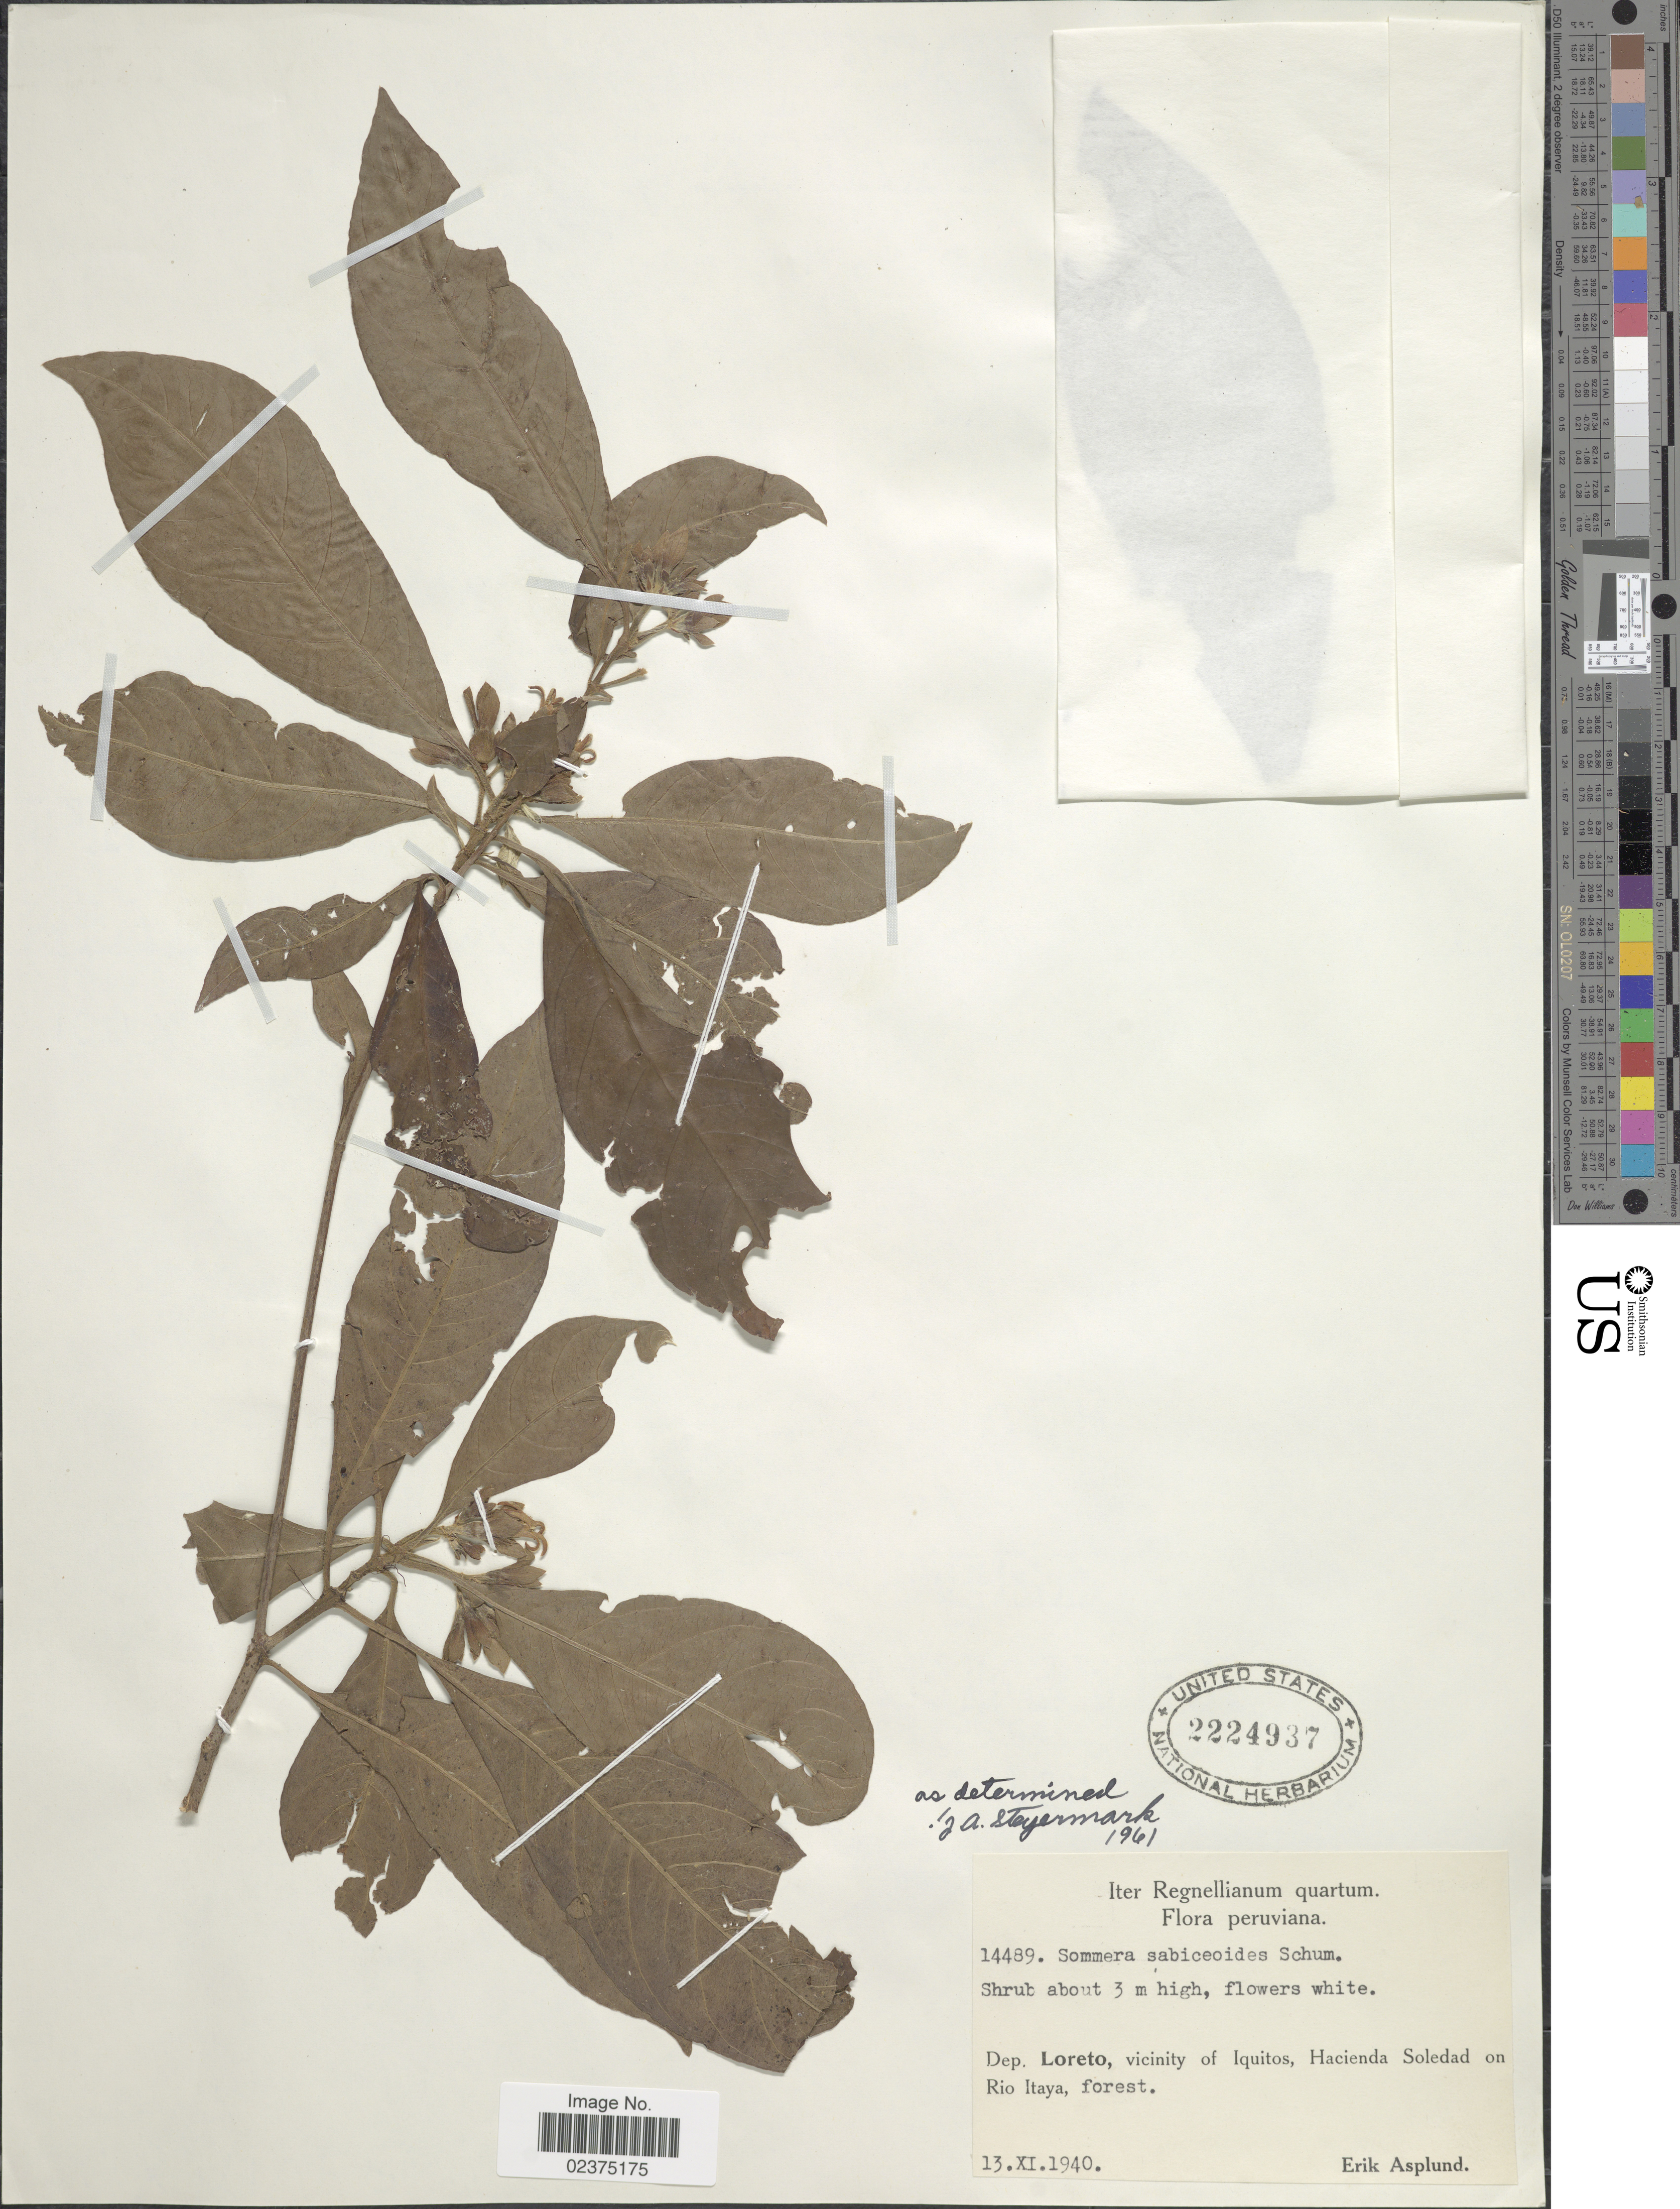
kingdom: Plantae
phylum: Tracheophyta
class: Magnoliopsida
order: Gentianales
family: Rubiaceae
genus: Sommera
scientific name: Sommera sabiceoides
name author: K. Schum.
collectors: E. Asplund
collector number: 14489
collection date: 1940-11-13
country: Peru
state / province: Loreto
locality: Dep. Loreto, vicinity of Iquitos, Hacienda Soledad on Rio Itaya, forest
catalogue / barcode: US 2224937